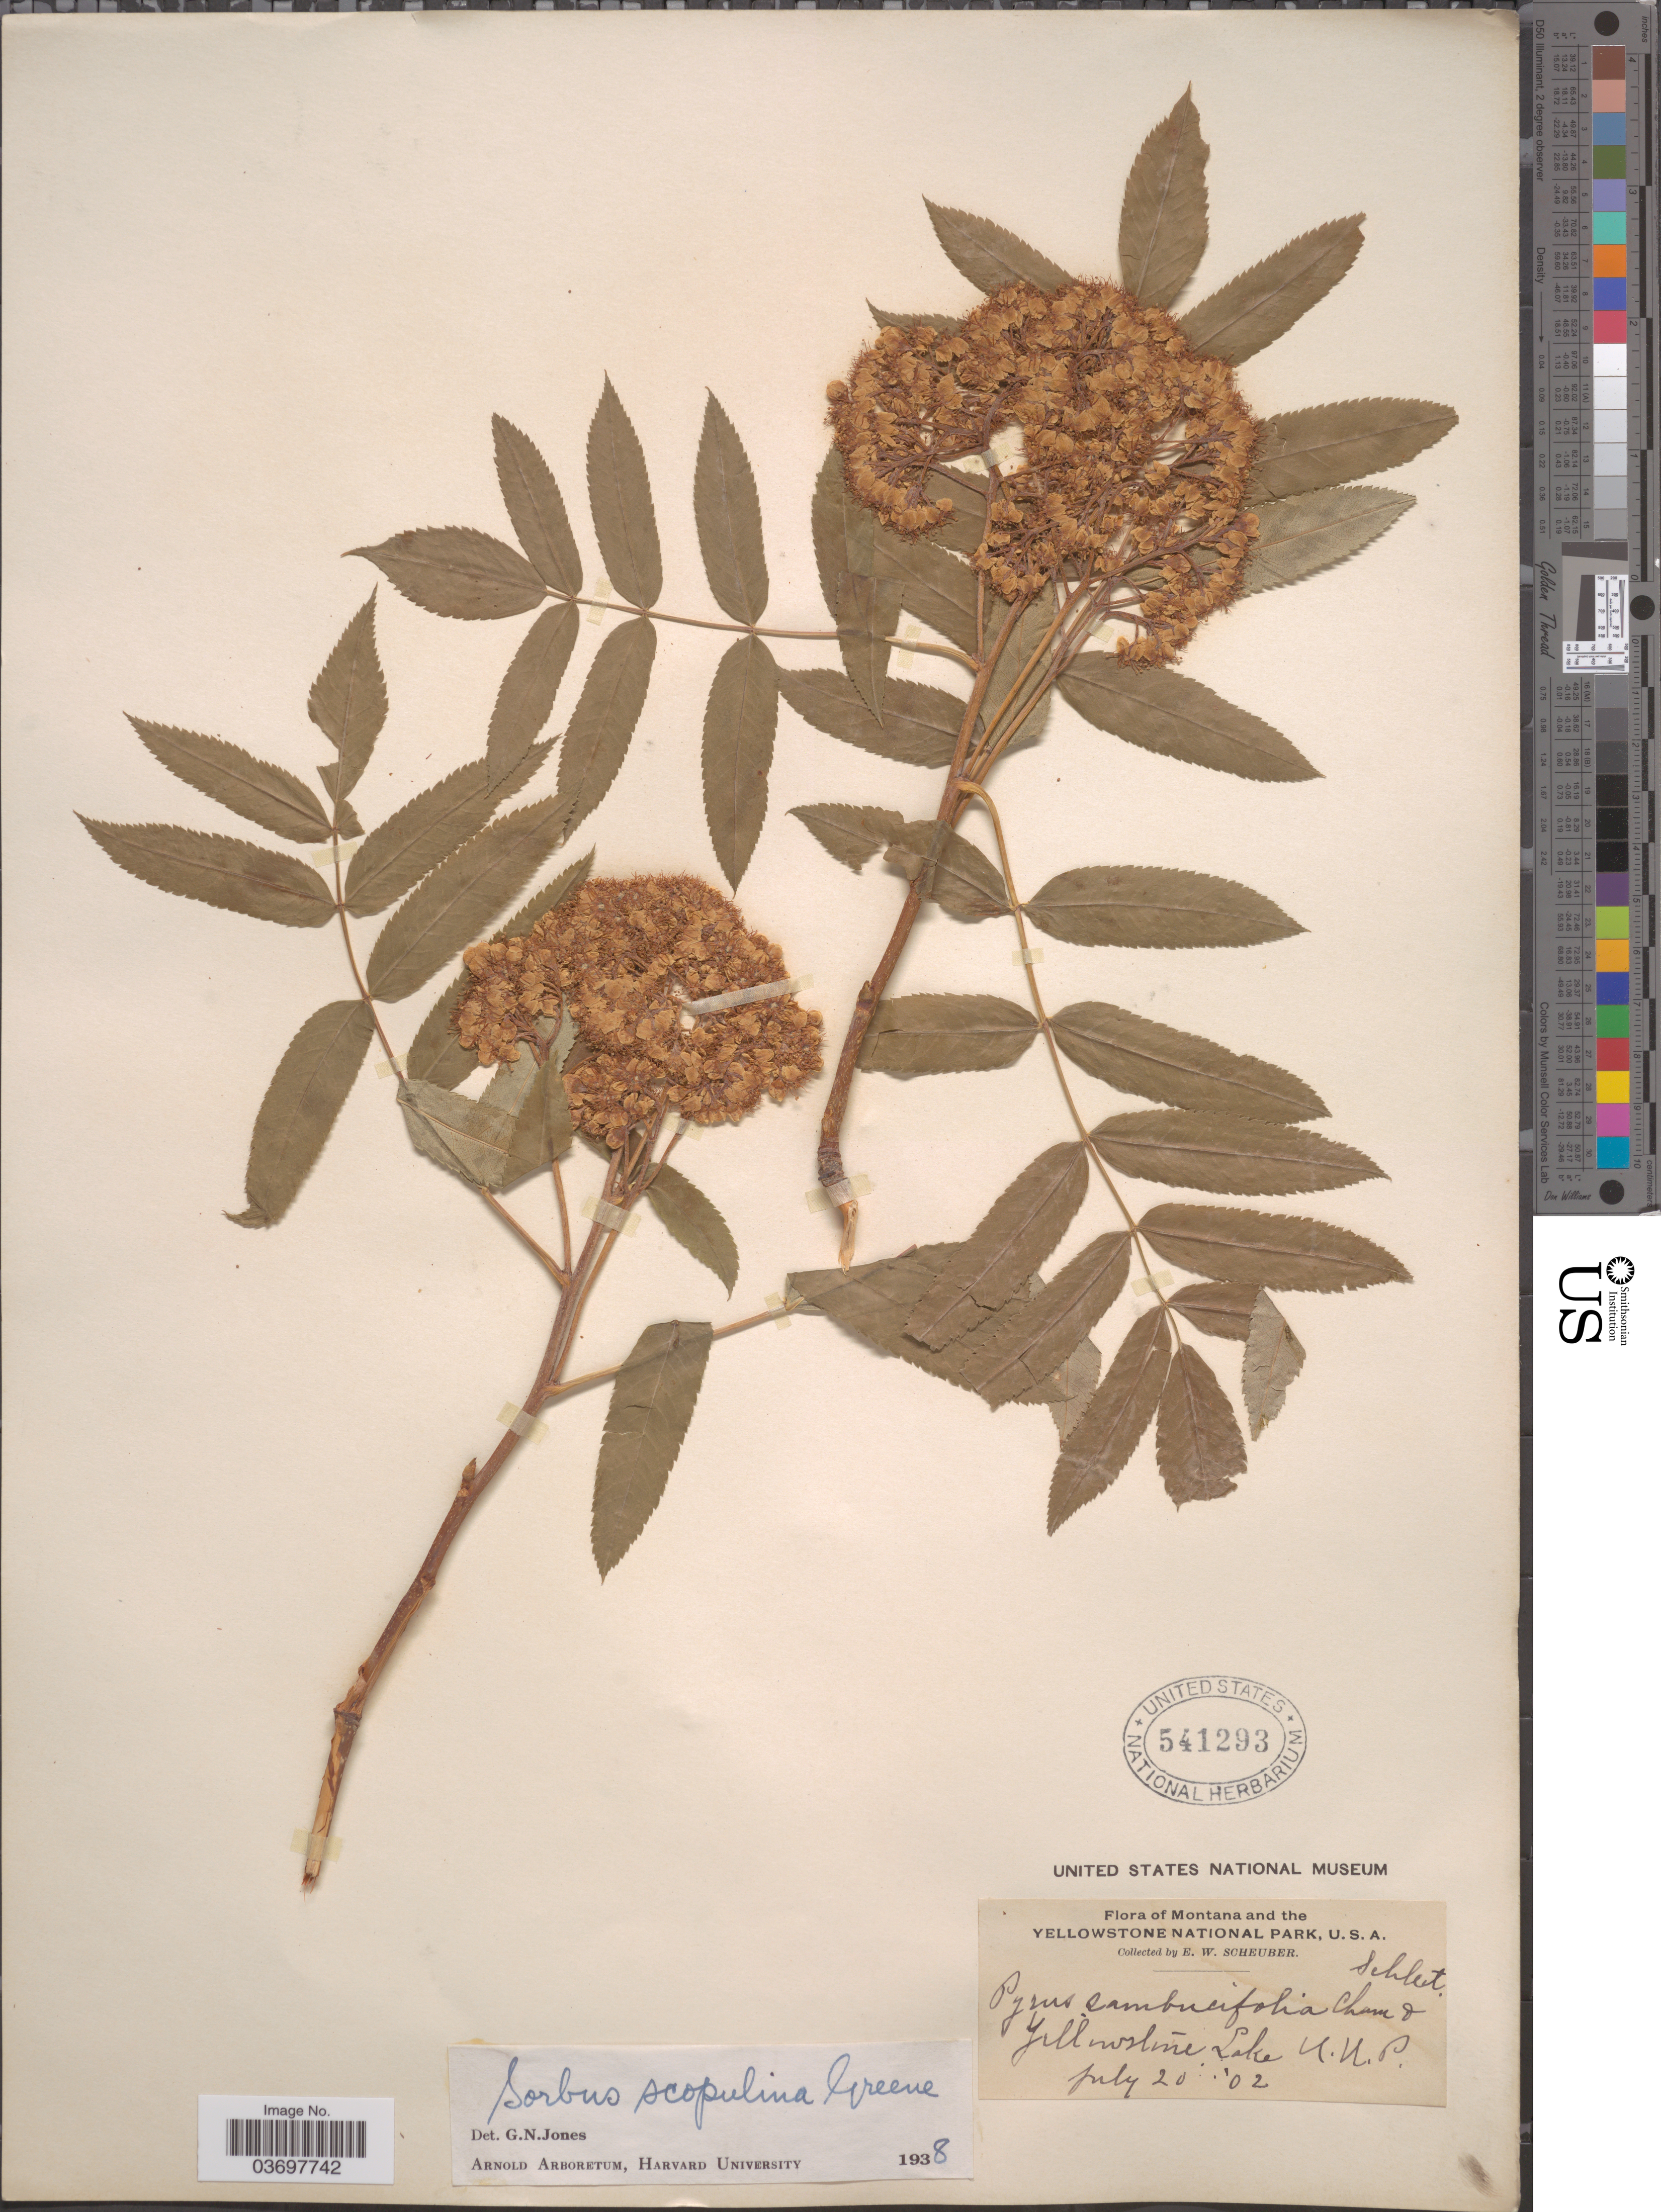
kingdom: Plantae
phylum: Tracheophyta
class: Magnoliopsida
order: Rosales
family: Rosaceae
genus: Sorbus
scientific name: Sorbus scopulina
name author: Greene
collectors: E. Scheuber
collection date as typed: Transcribed d/m/y: 20/7/2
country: United States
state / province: Montana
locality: Montana and the Yellowstone National Park. Yellowstone Lake Y.N.P.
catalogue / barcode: US 541293